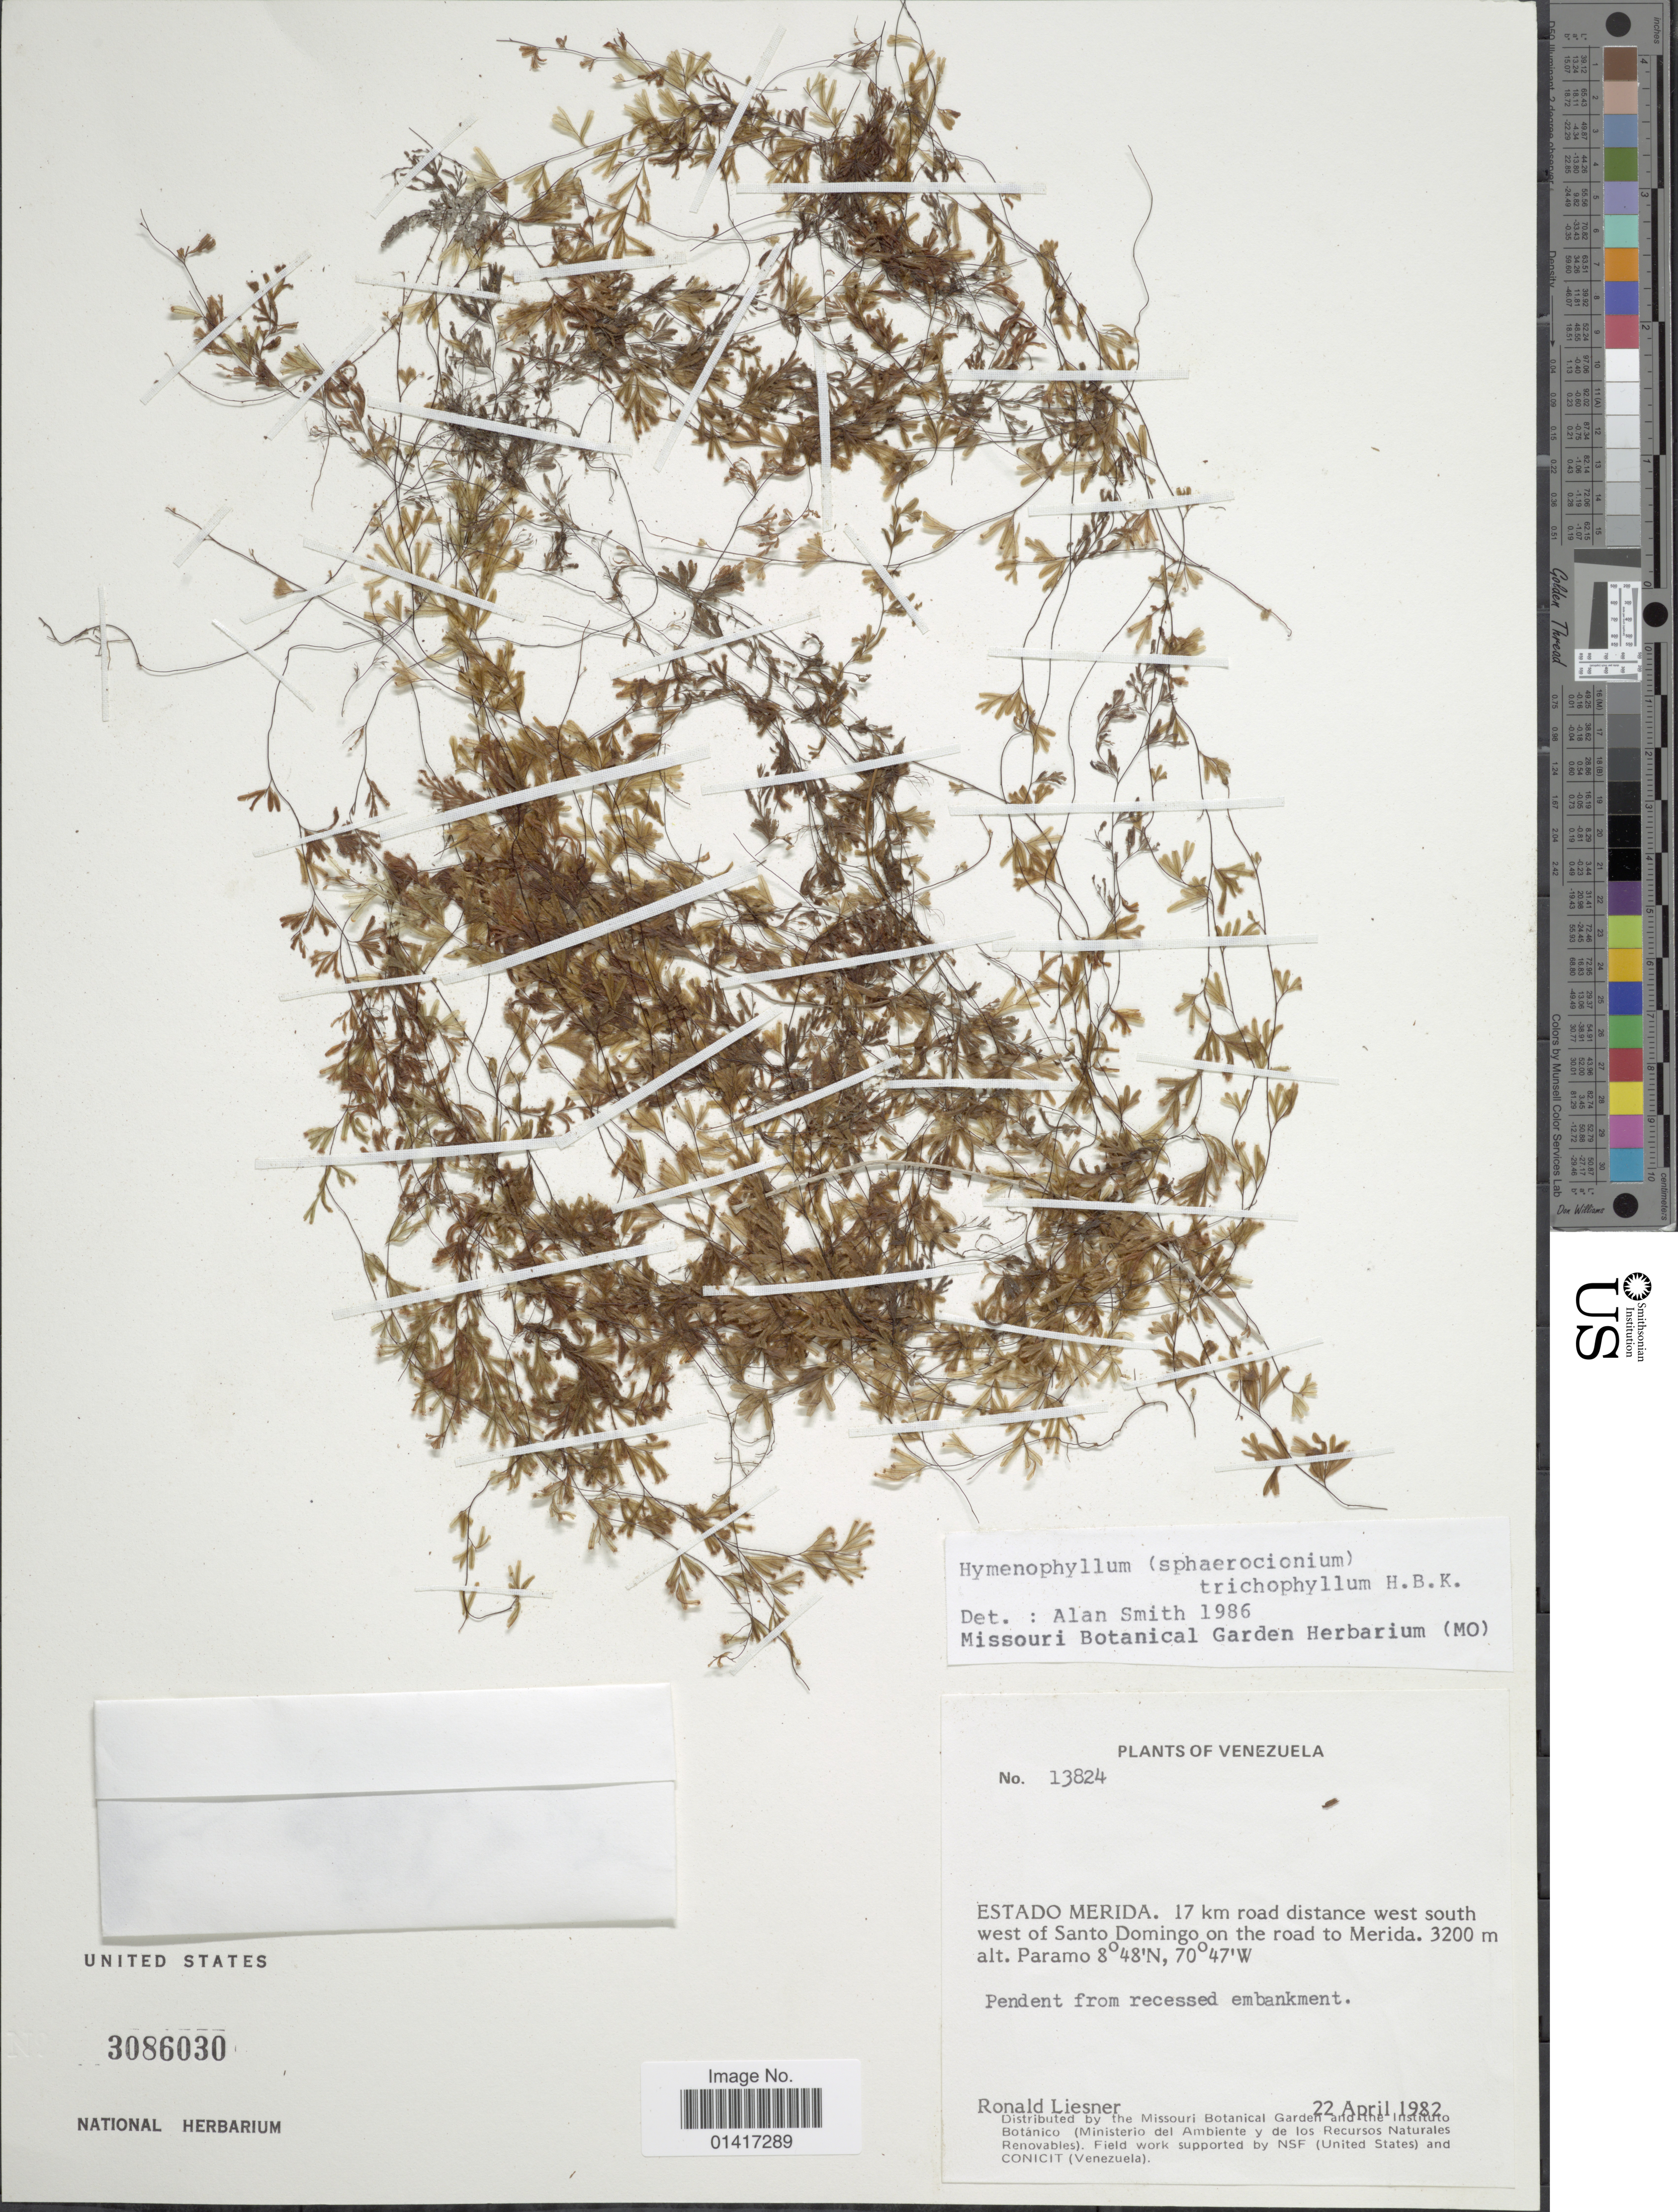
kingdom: Plantae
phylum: Tracheophyta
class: Polypodiopsida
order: Hymenophyllales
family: Hymenophyllaceae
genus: Hymenophyllum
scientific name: Hymenophyllum trichophyllum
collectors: R. L. Liesner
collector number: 13824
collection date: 1982-04-22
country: Venezuela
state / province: Mérida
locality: Estado Merida. 17 km road distance west south west of Santo Domingo on the road to Merida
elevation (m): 3200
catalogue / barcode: US 3086030